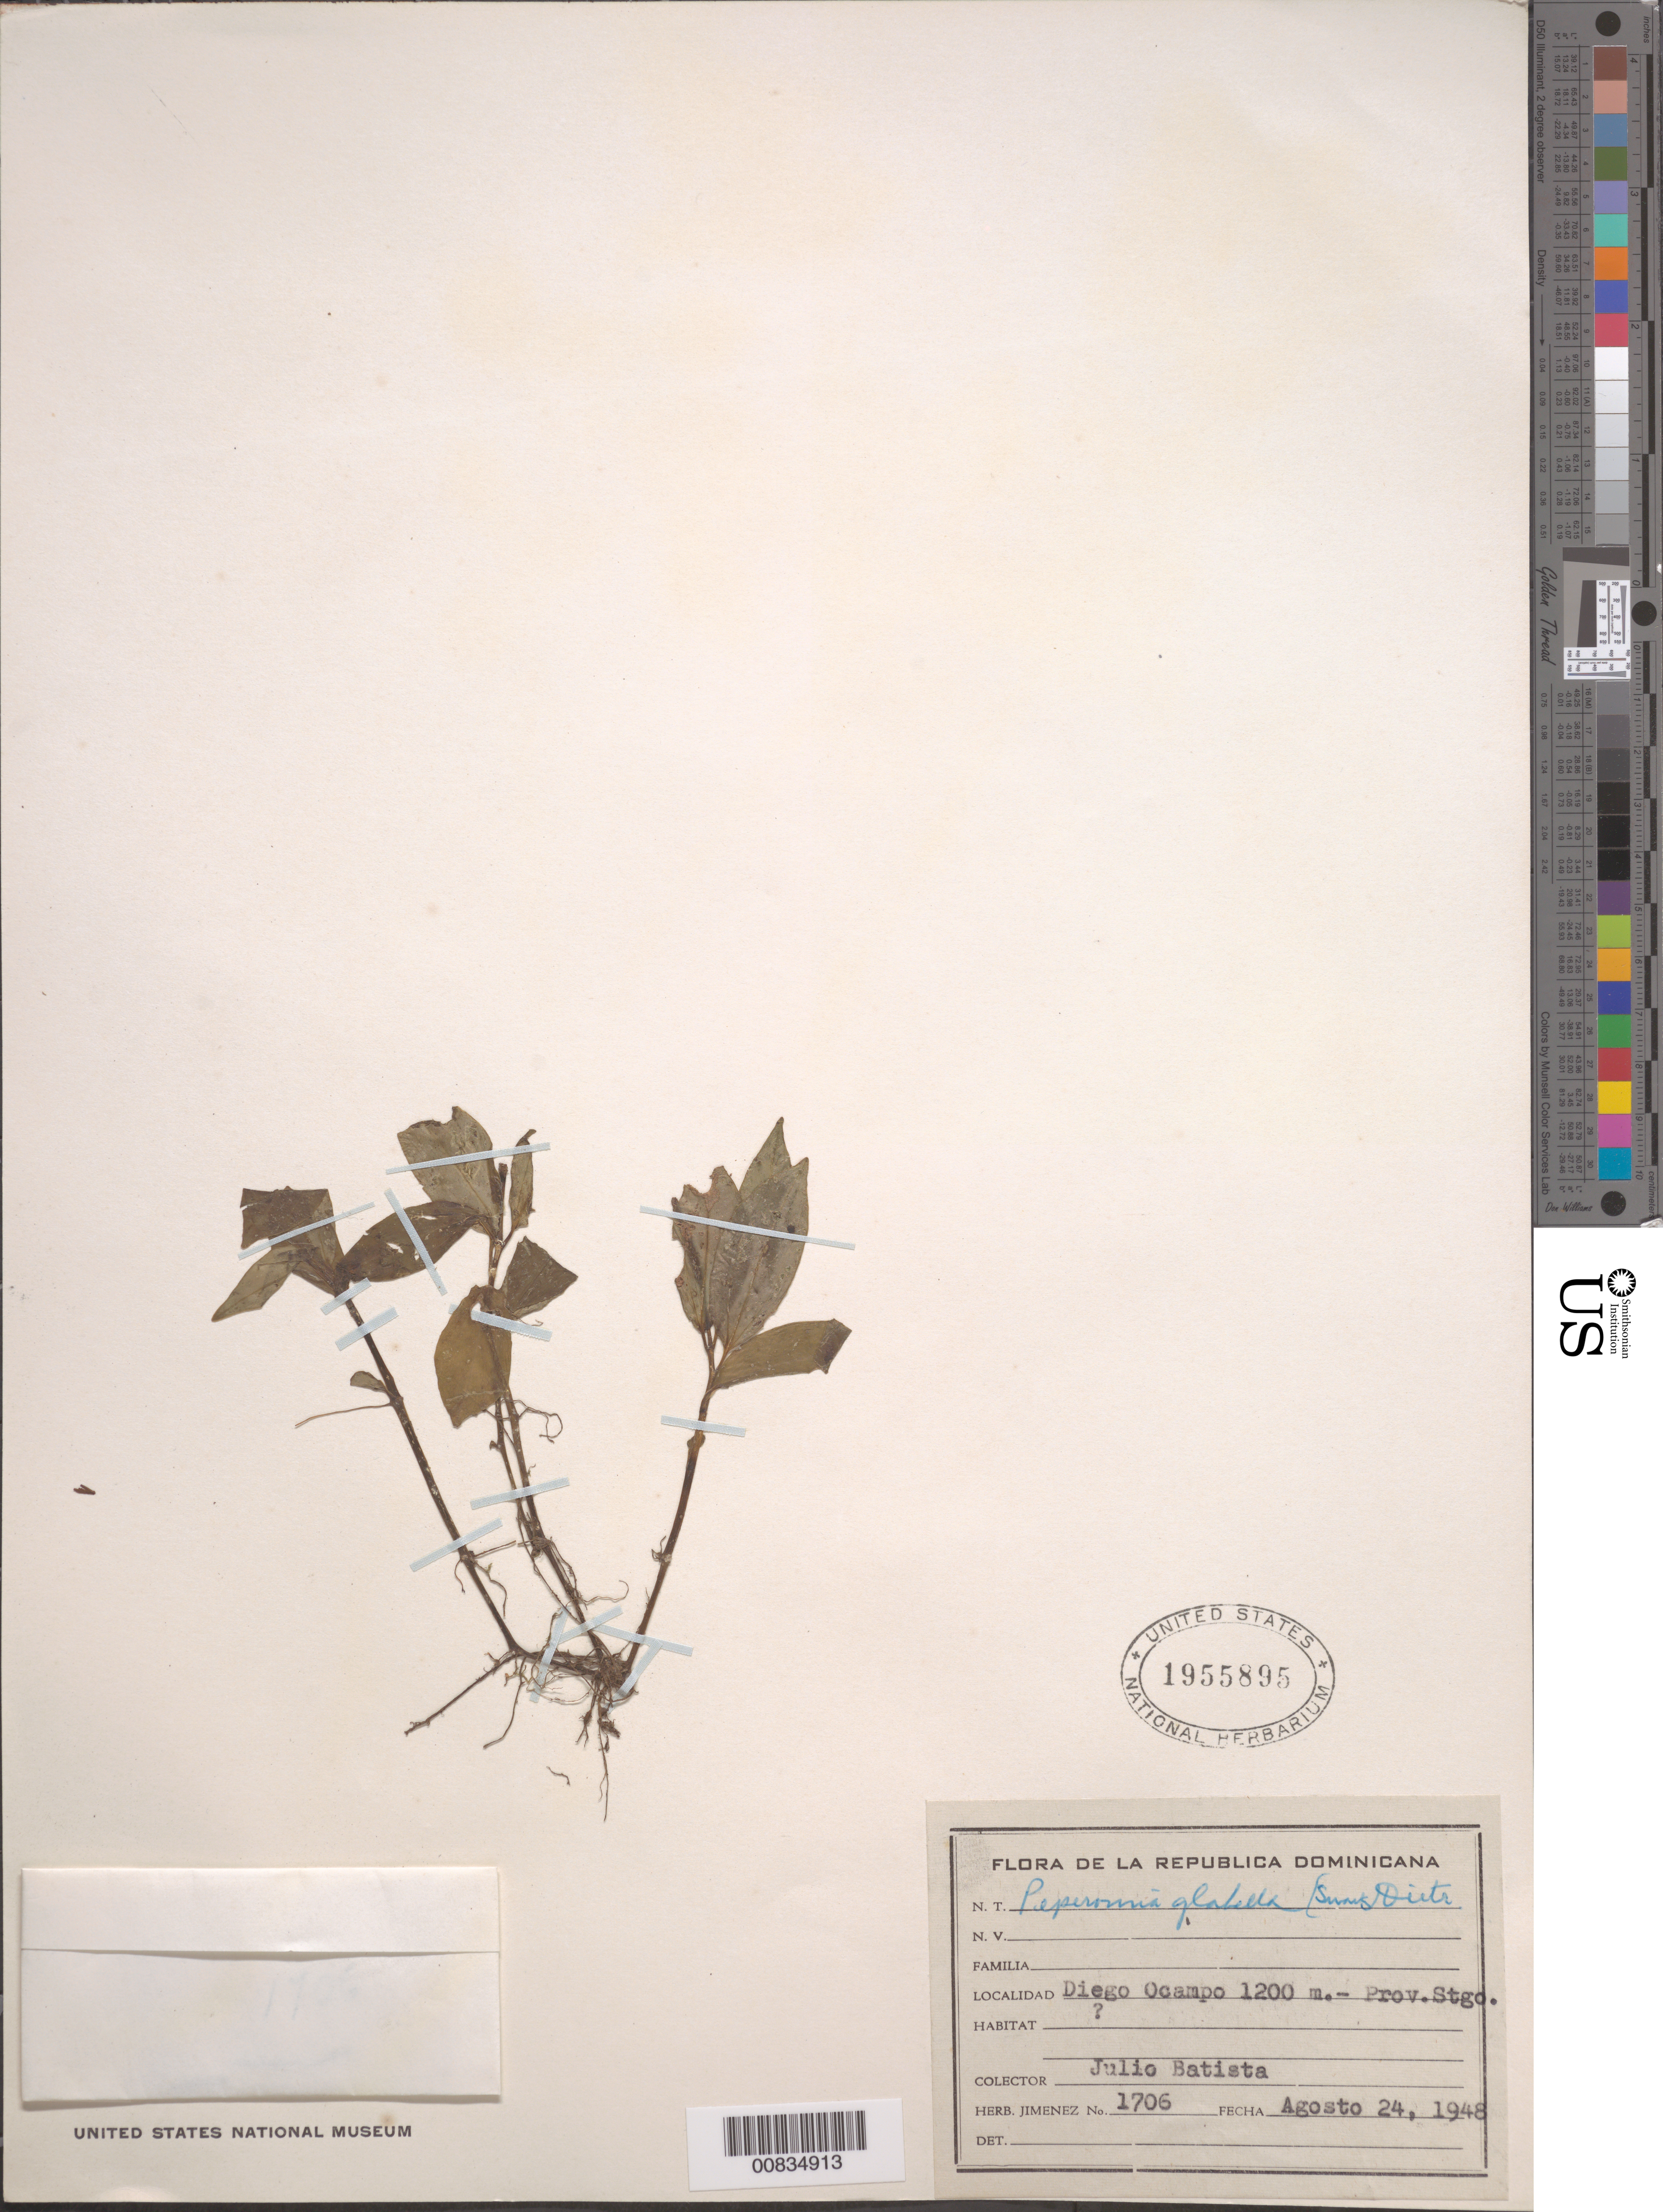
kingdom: Plantae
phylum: Tracheophyta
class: Magnoliopsida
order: Piperales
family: Piperaceae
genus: Peperomia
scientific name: Peperomia glabella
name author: (Sw.) A. Dietr.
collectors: J. J. Jiménez & J. Batista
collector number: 1706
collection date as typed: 24 Aug 1948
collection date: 1948-08-24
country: Dominican Republic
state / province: Santiago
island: Hispaniola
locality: Diego Ocampo.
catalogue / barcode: US 1955895